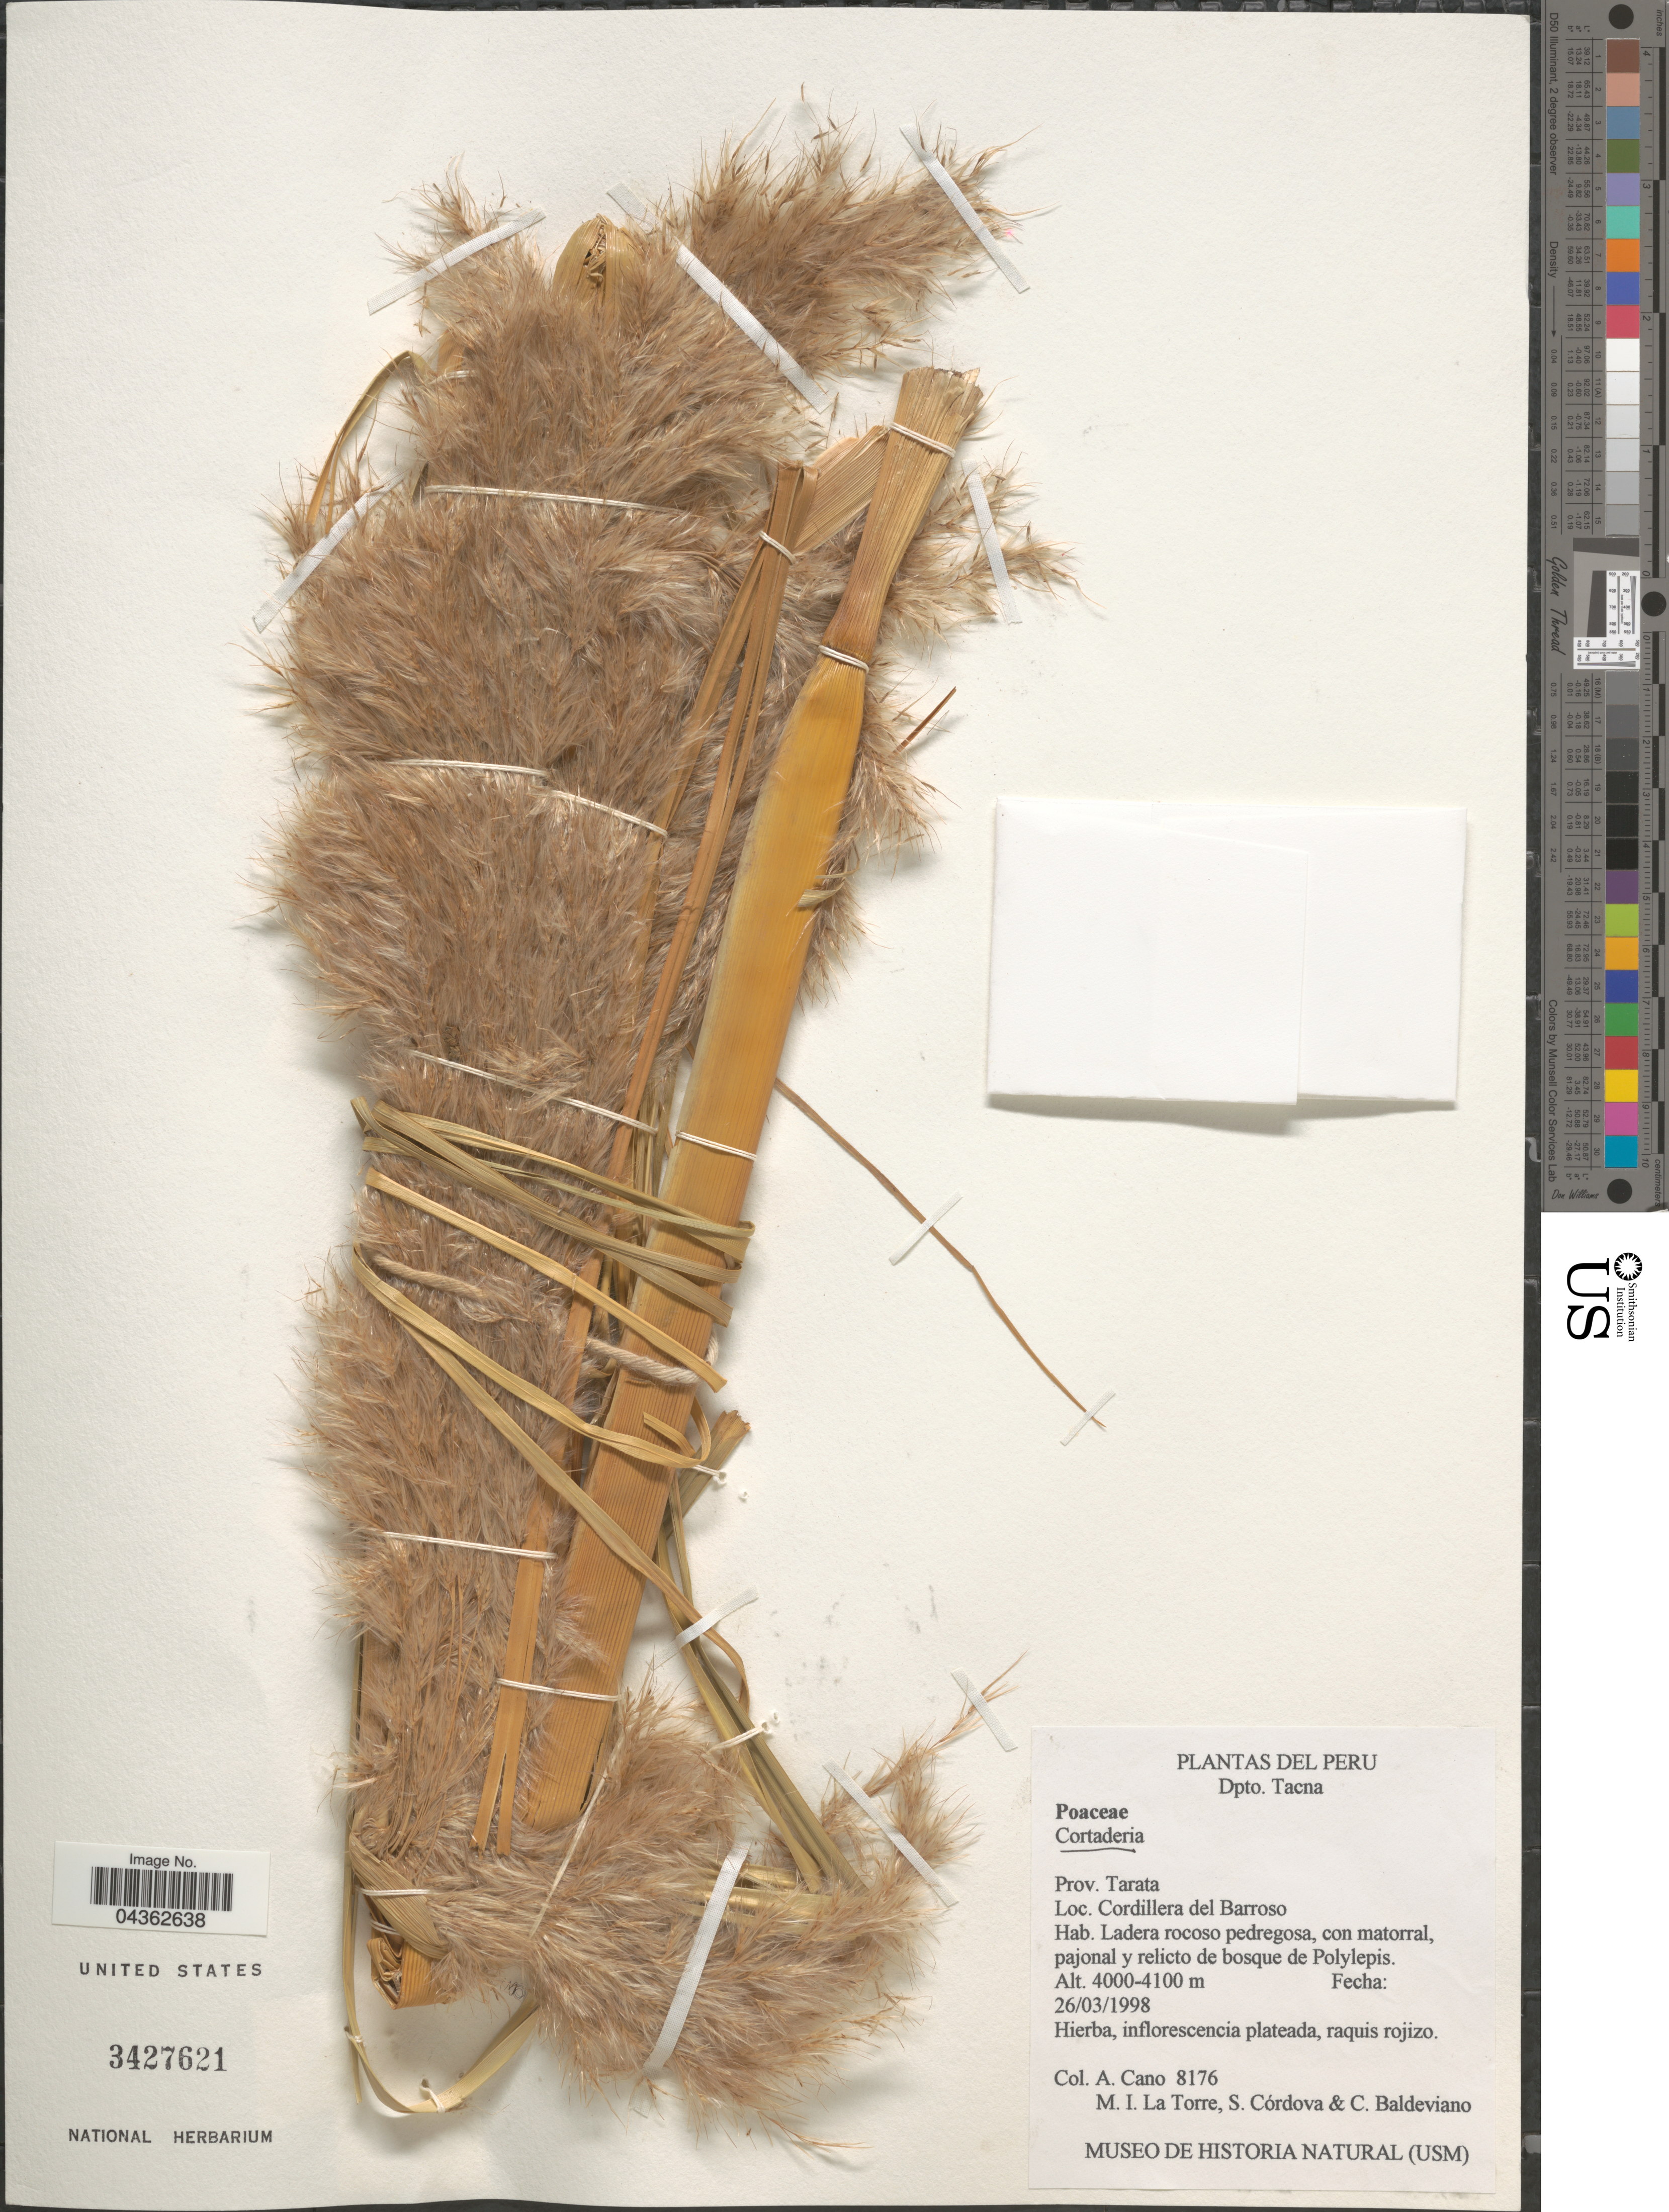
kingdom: Plantae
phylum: Tracheophyta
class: Liliopsida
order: Poales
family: Poaceae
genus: Cortaderia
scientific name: Cortaderia jubata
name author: (Lemoine) Stapf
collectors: A. Cano, M. I. La Torre, S. Cordova & C. Baldeviano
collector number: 8176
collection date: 1998-03-26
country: Peru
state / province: Tacna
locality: Dpto. Tacna. Prov. Tarata. Cordillera del Barroso.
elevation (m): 4000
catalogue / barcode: US 3427621